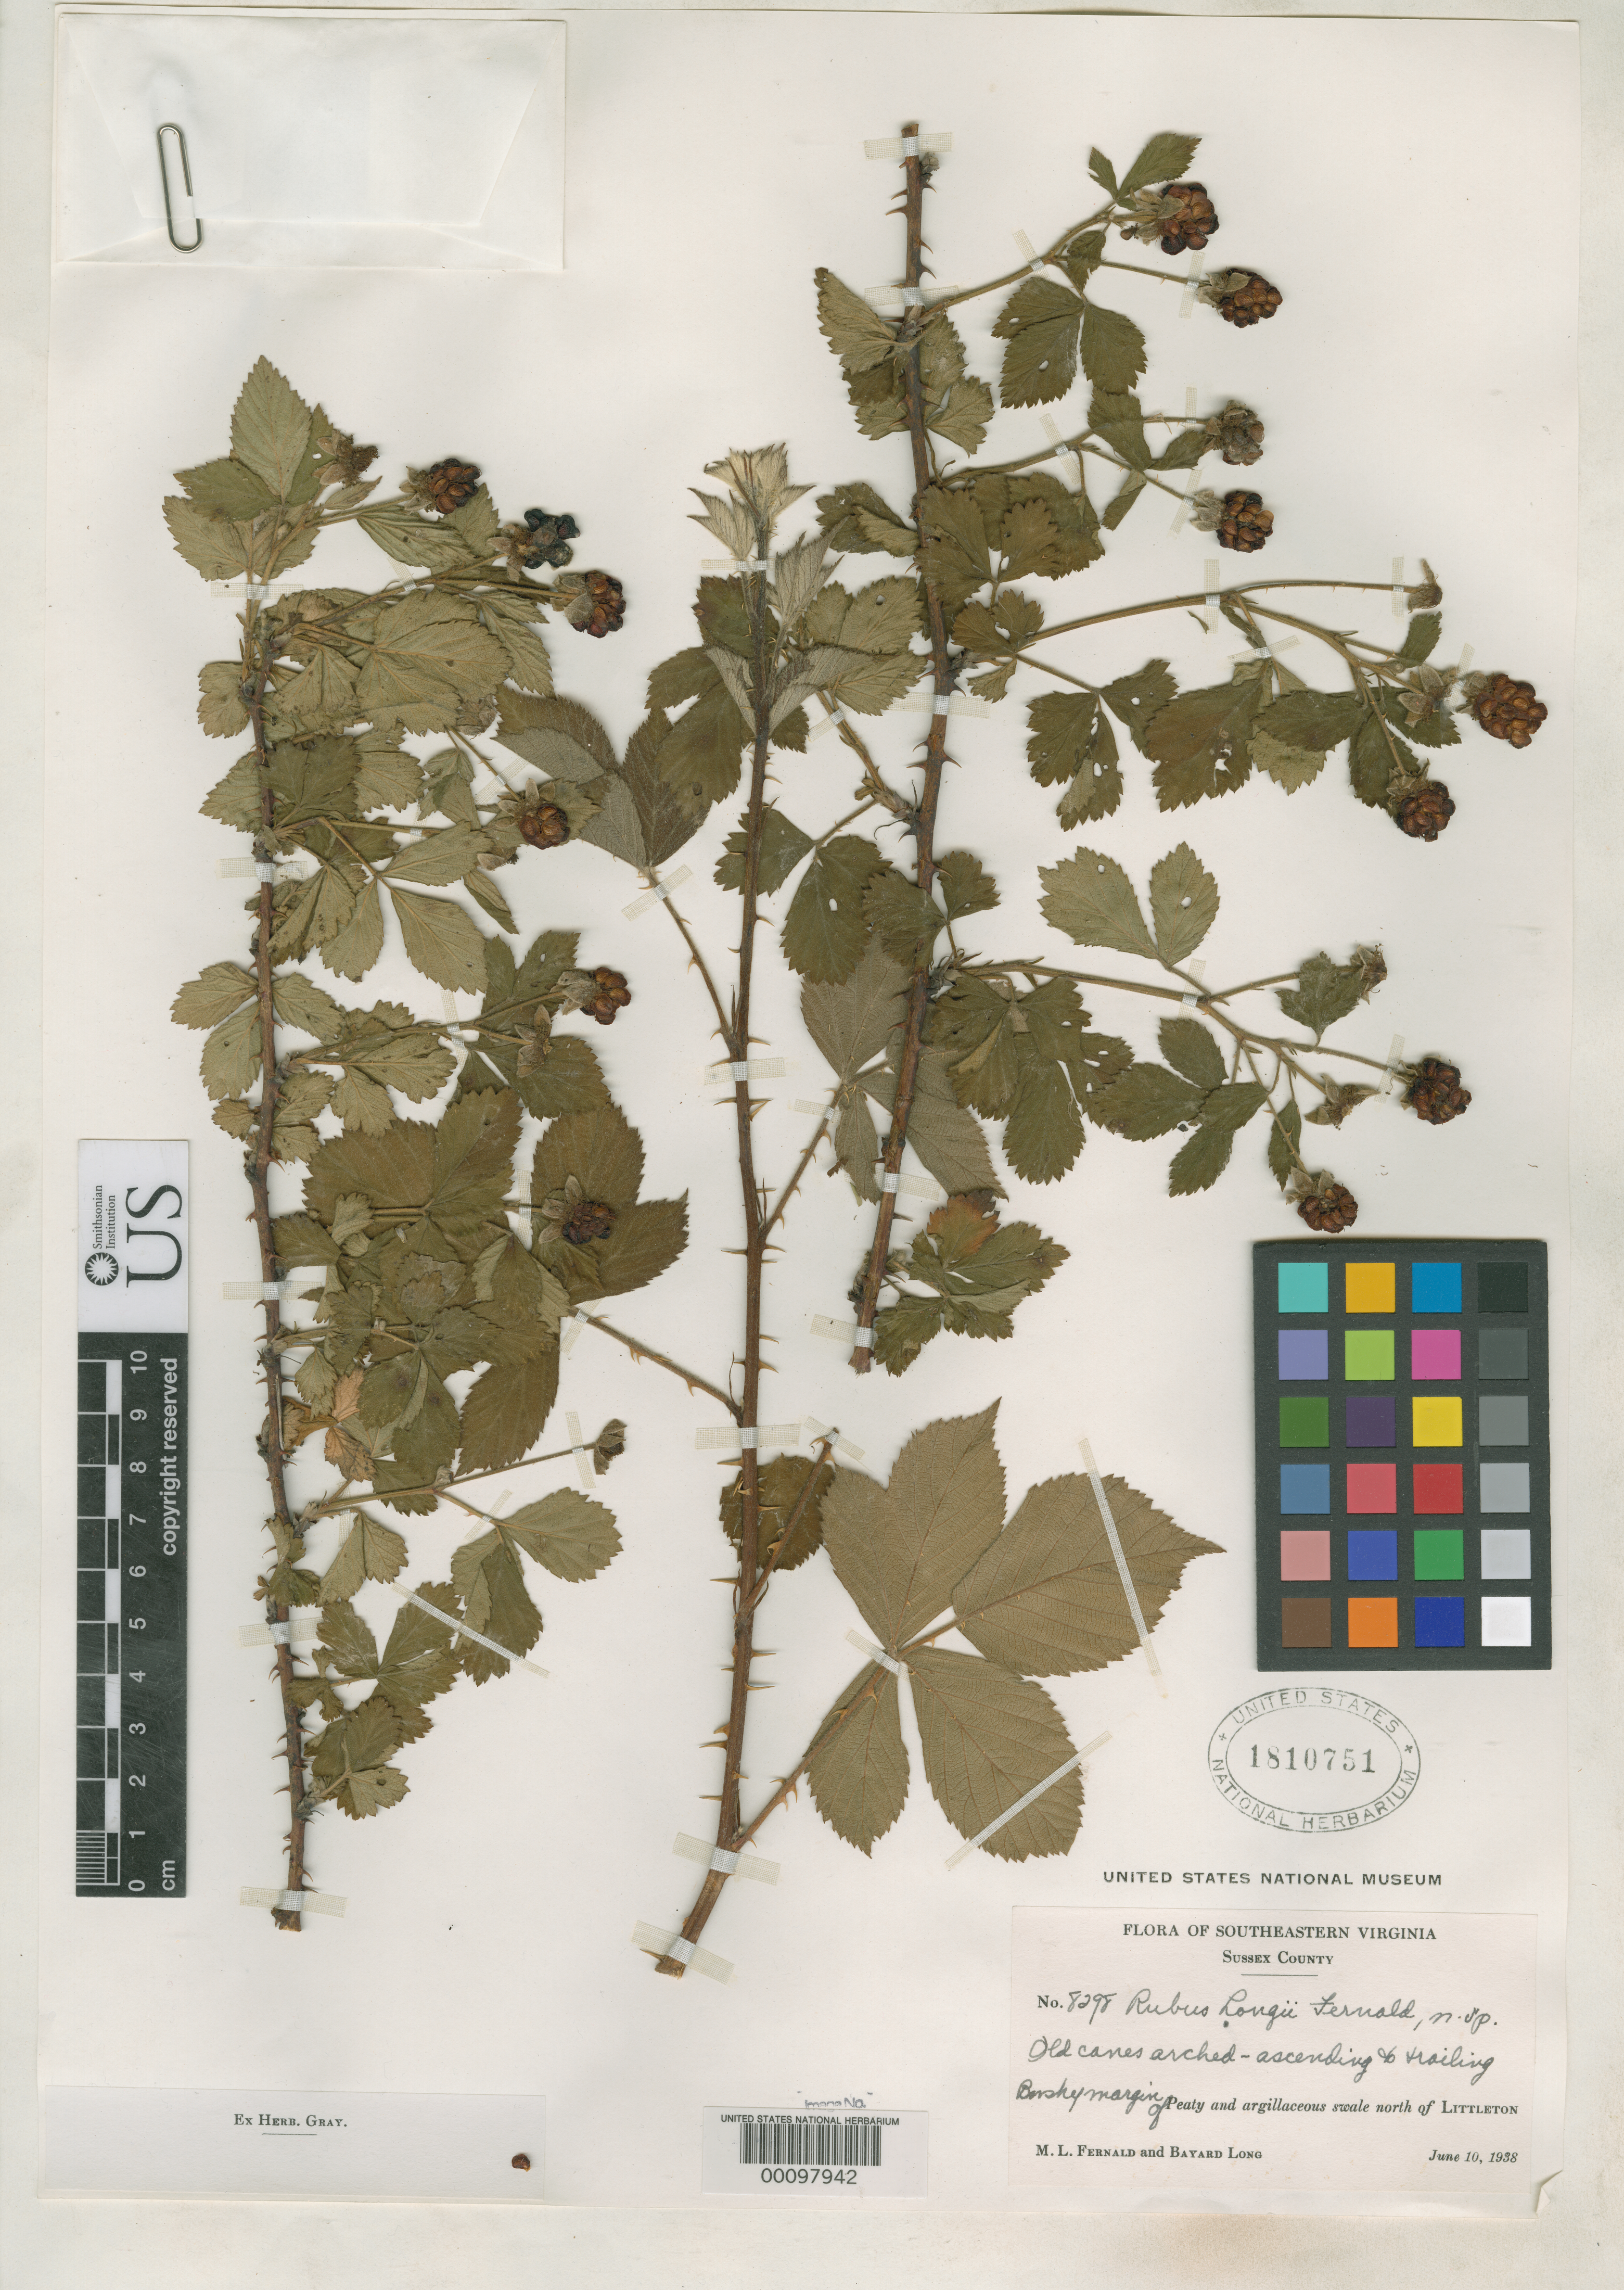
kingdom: Plantae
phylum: Tracheophyta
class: Magnoliopsida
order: Rosales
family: Rosaceae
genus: Rubus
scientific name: Rubus longii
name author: Fernald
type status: Isotype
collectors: M. L. Fernald & B. H. Long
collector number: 8298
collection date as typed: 10 Jun 1938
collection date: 1938-06-10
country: United States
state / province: Virginia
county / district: Sussex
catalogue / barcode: US 1810751